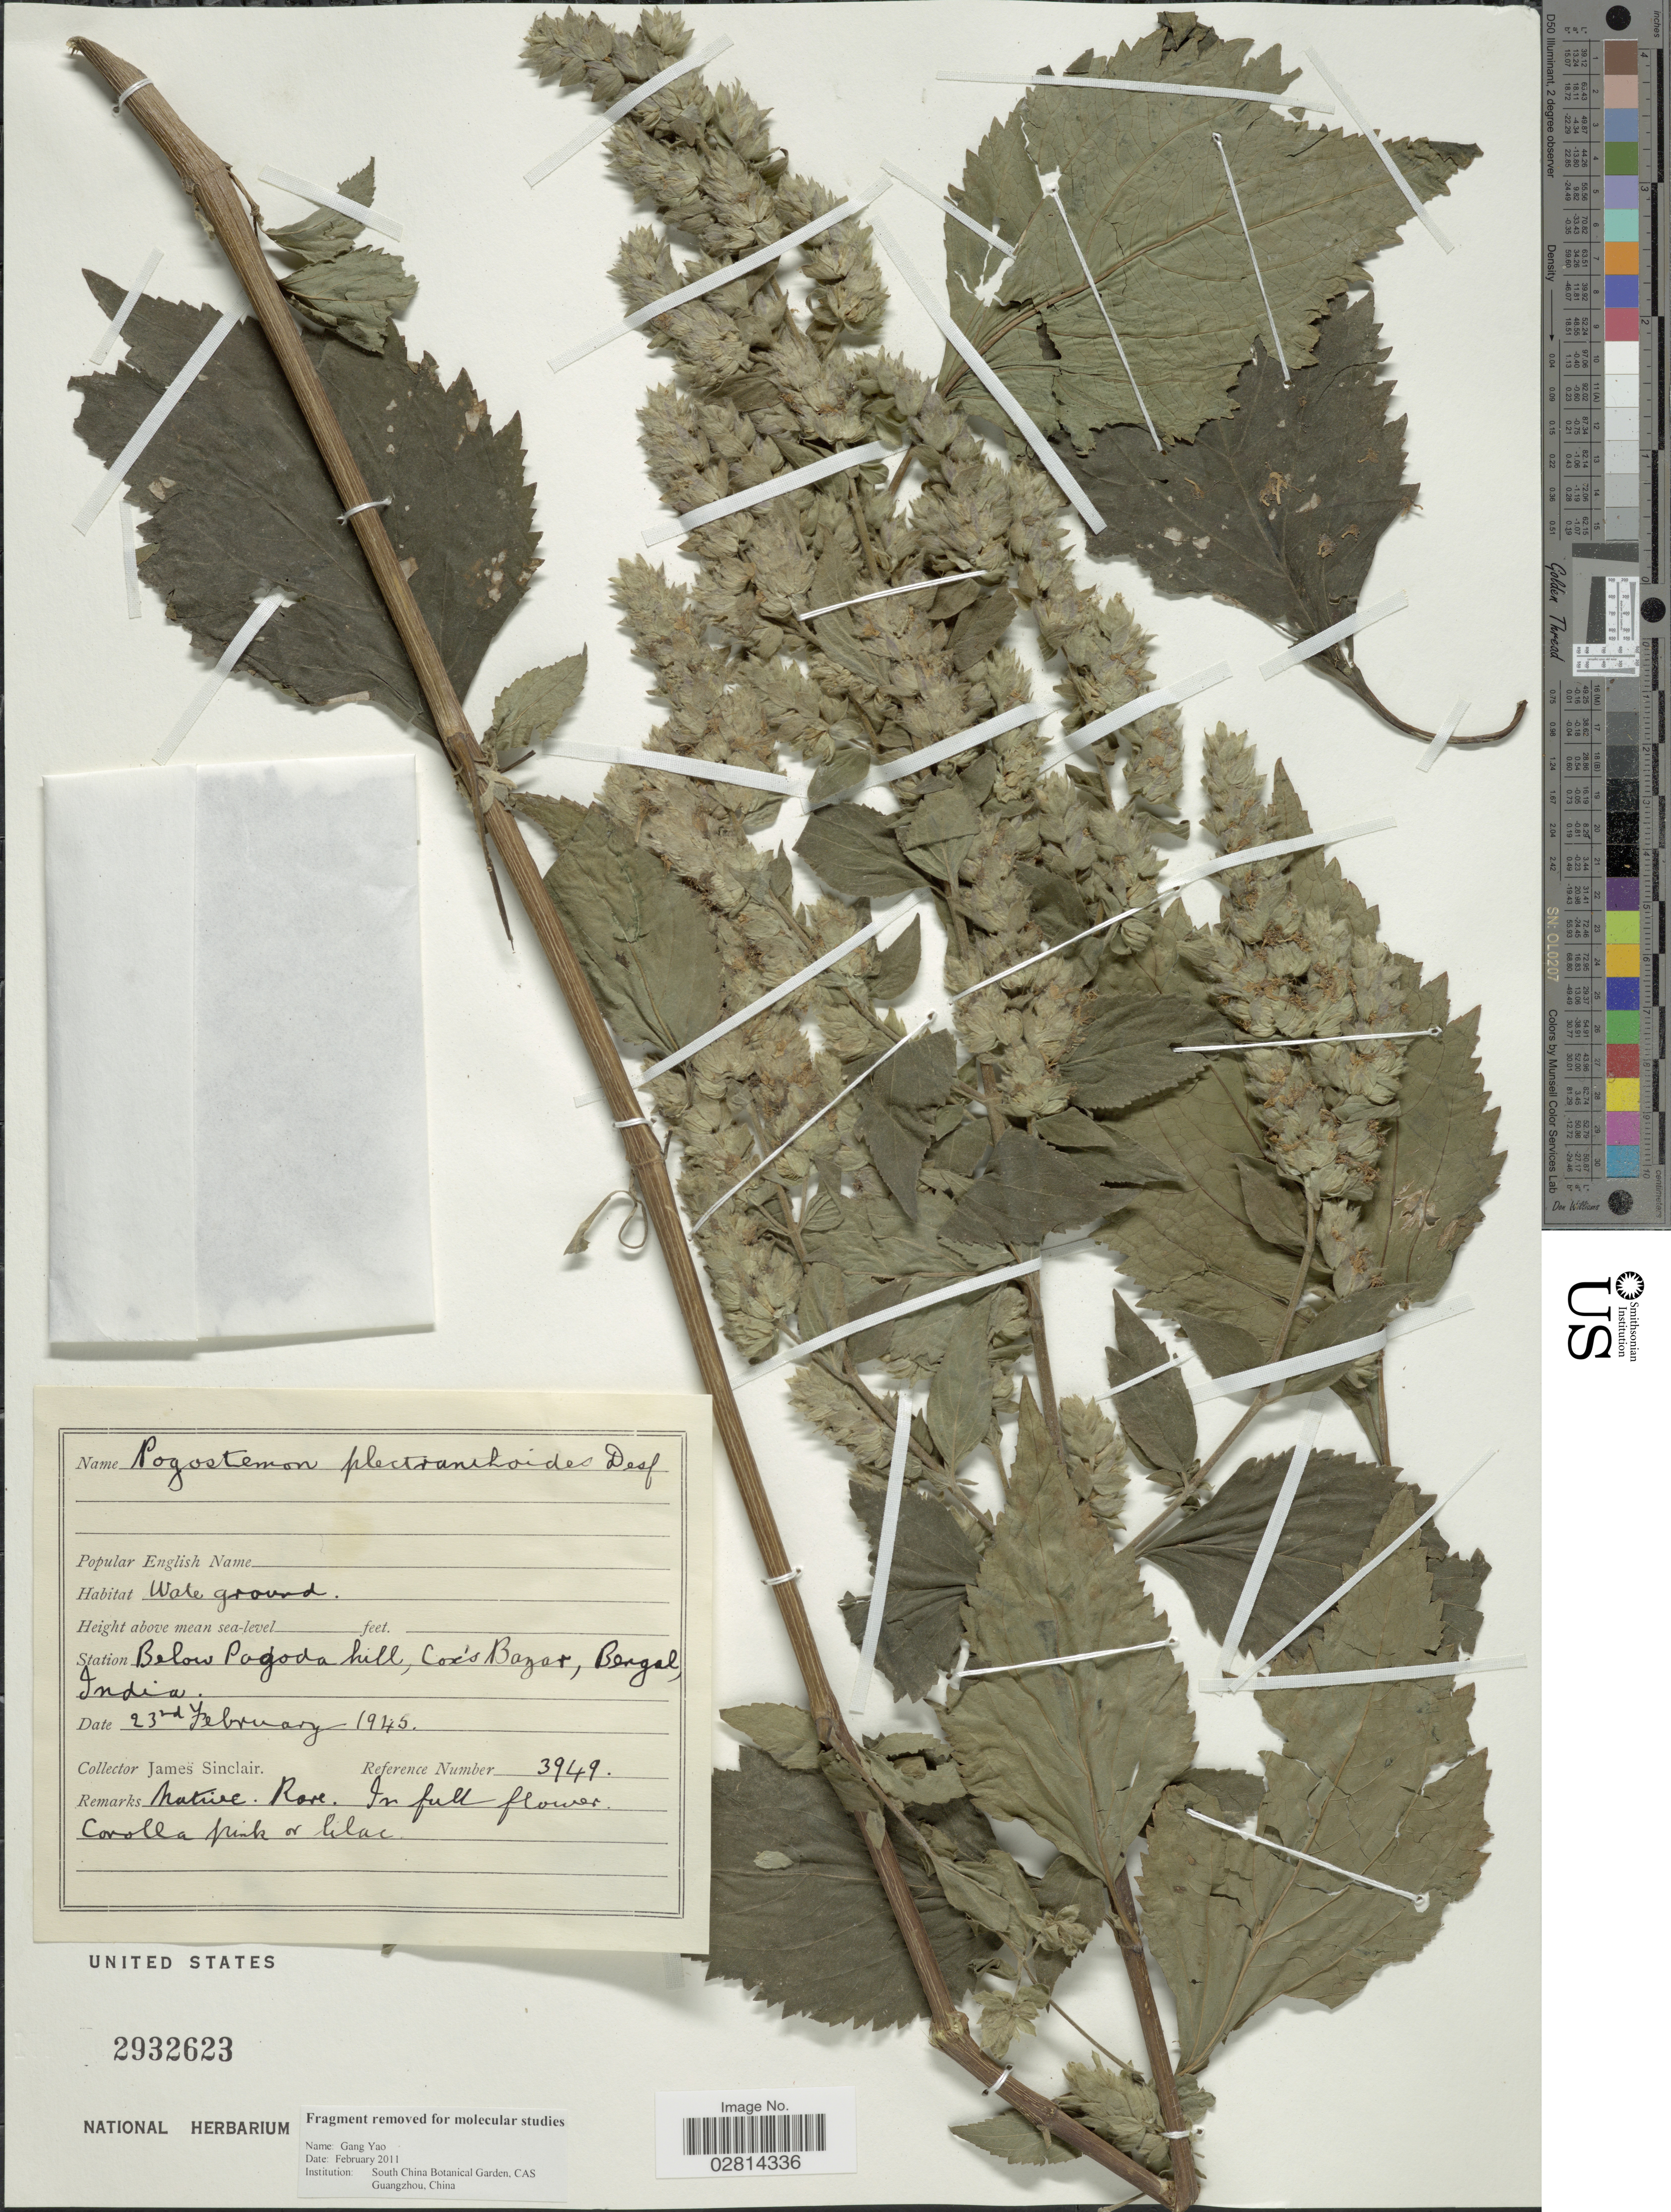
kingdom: Plantae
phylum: Tracheophyta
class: Magnoliopsida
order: Lamiales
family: Lamiaceae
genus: Pogostemon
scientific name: Pogostemon plectranthoides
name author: Desf.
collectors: J. Sinclair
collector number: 3949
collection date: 1945-02-23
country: Bangladesh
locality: Below Pogoda hill, Cox's Bazar, Bengal.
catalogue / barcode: US 2932623